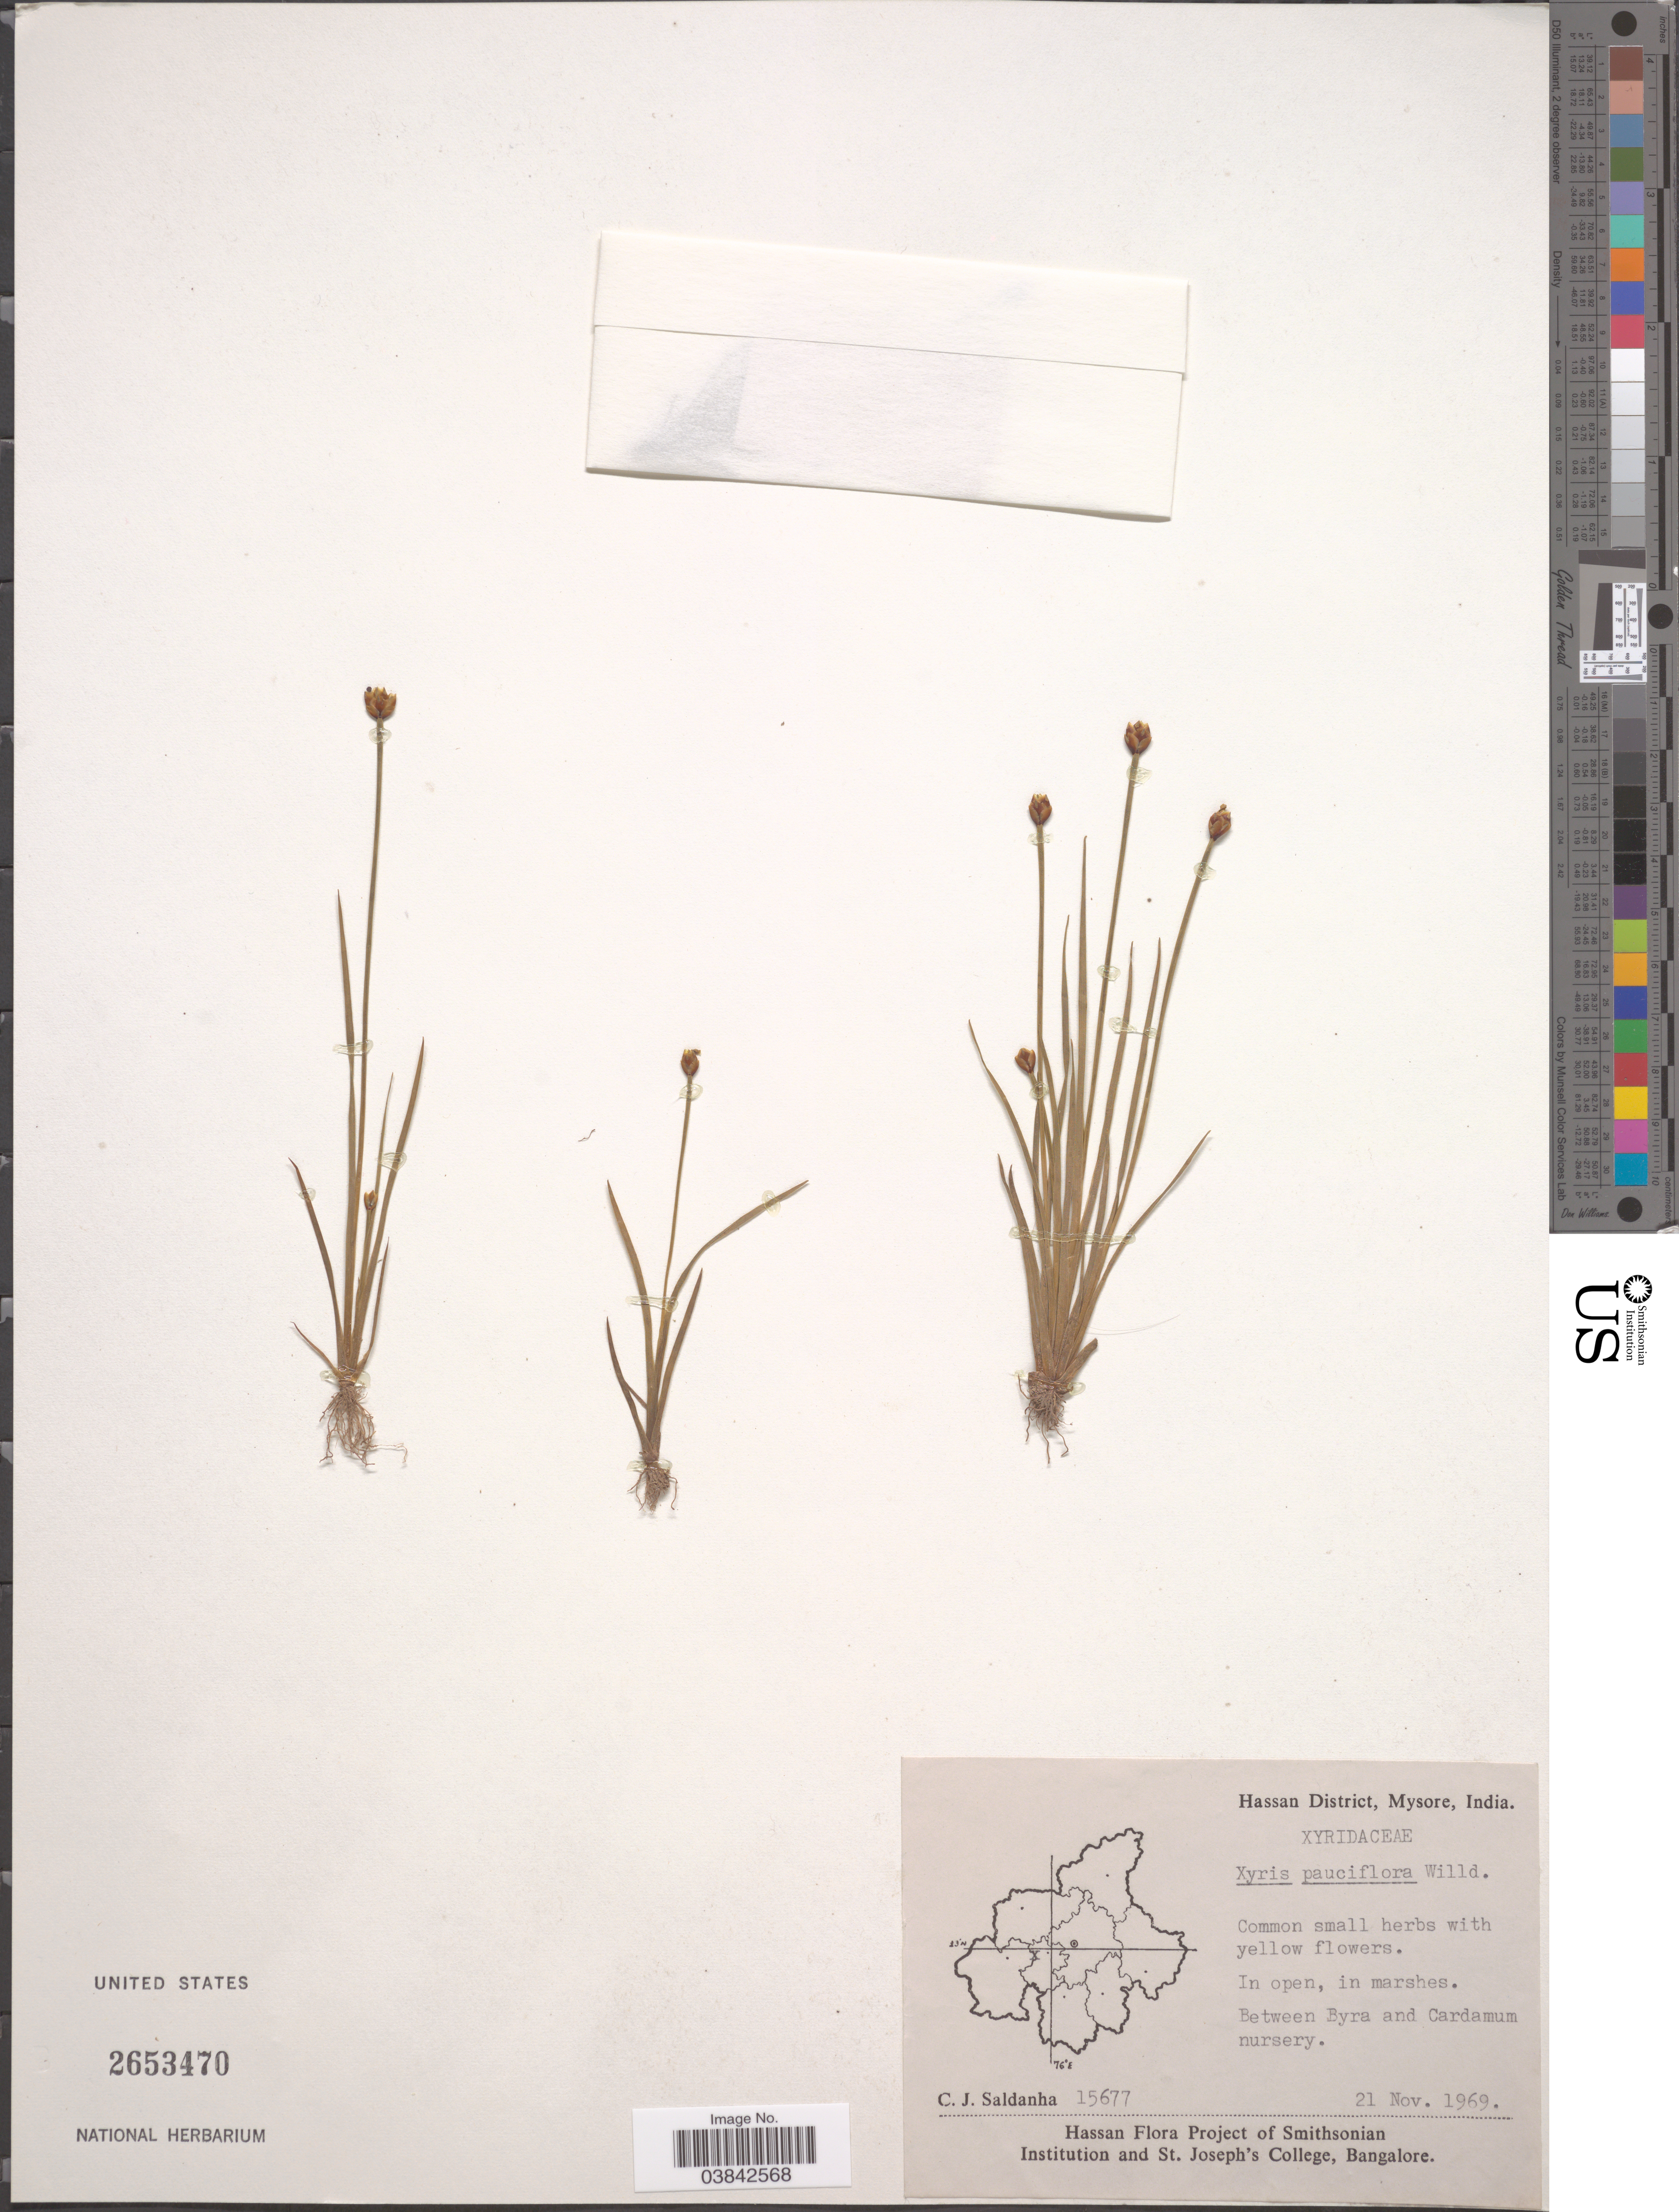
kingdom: Plantae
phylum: Tracheophyta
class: Liliopsida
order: Poales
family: Xyridaceae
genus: Xyris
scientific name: Xyris pauciflora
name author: Willd.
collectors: C. J. Saldanha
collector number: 15677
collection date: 1969-11-21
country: India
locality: Hassan District, Mysore. Between Byra and Cardamum nursery.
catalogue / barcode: US 2653470